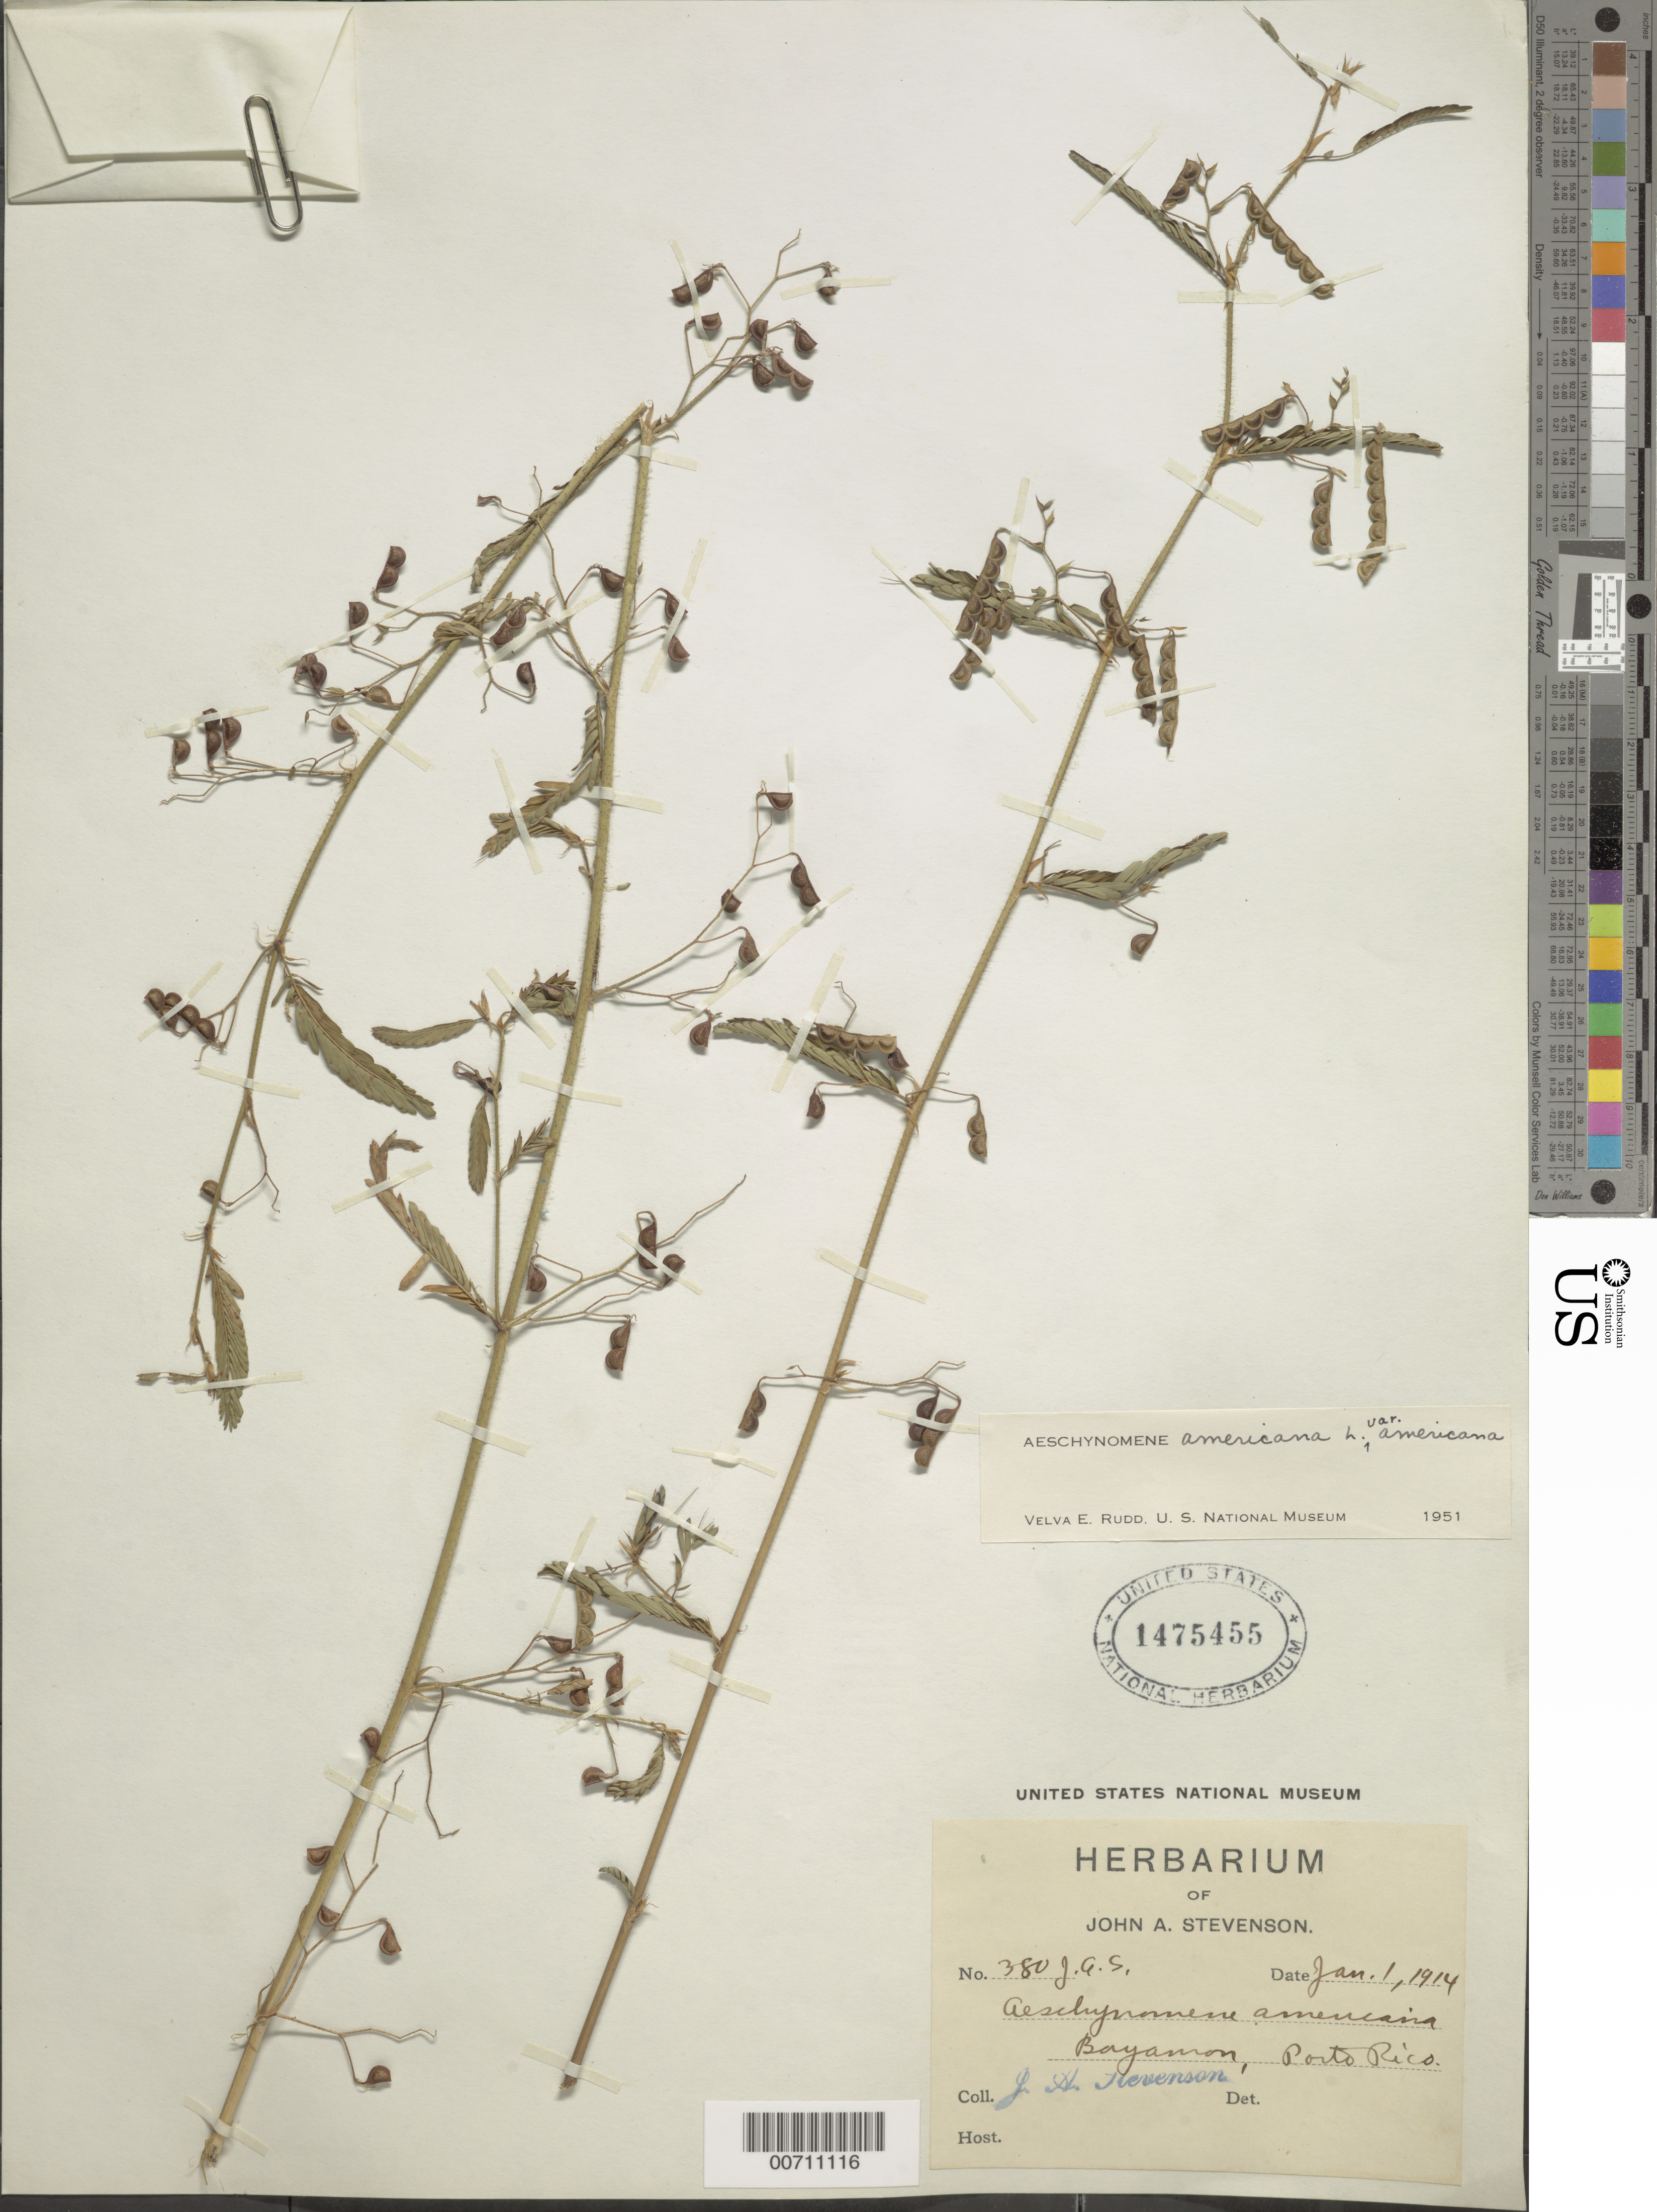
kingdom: Plantae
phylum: Tracheophyta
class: Magnoliopsida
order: Fabales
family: Fabaceae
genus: Aeschynomene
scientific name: Aeschynomene americana var. americana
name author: L.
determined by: Rudd, V. E.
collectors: J. Stevenson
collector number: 380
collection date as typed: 01 Jan 1914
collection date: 1914-01-01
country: Puerto Rico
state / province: Bayamon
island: Greater Antilles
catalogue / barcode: US 1475455